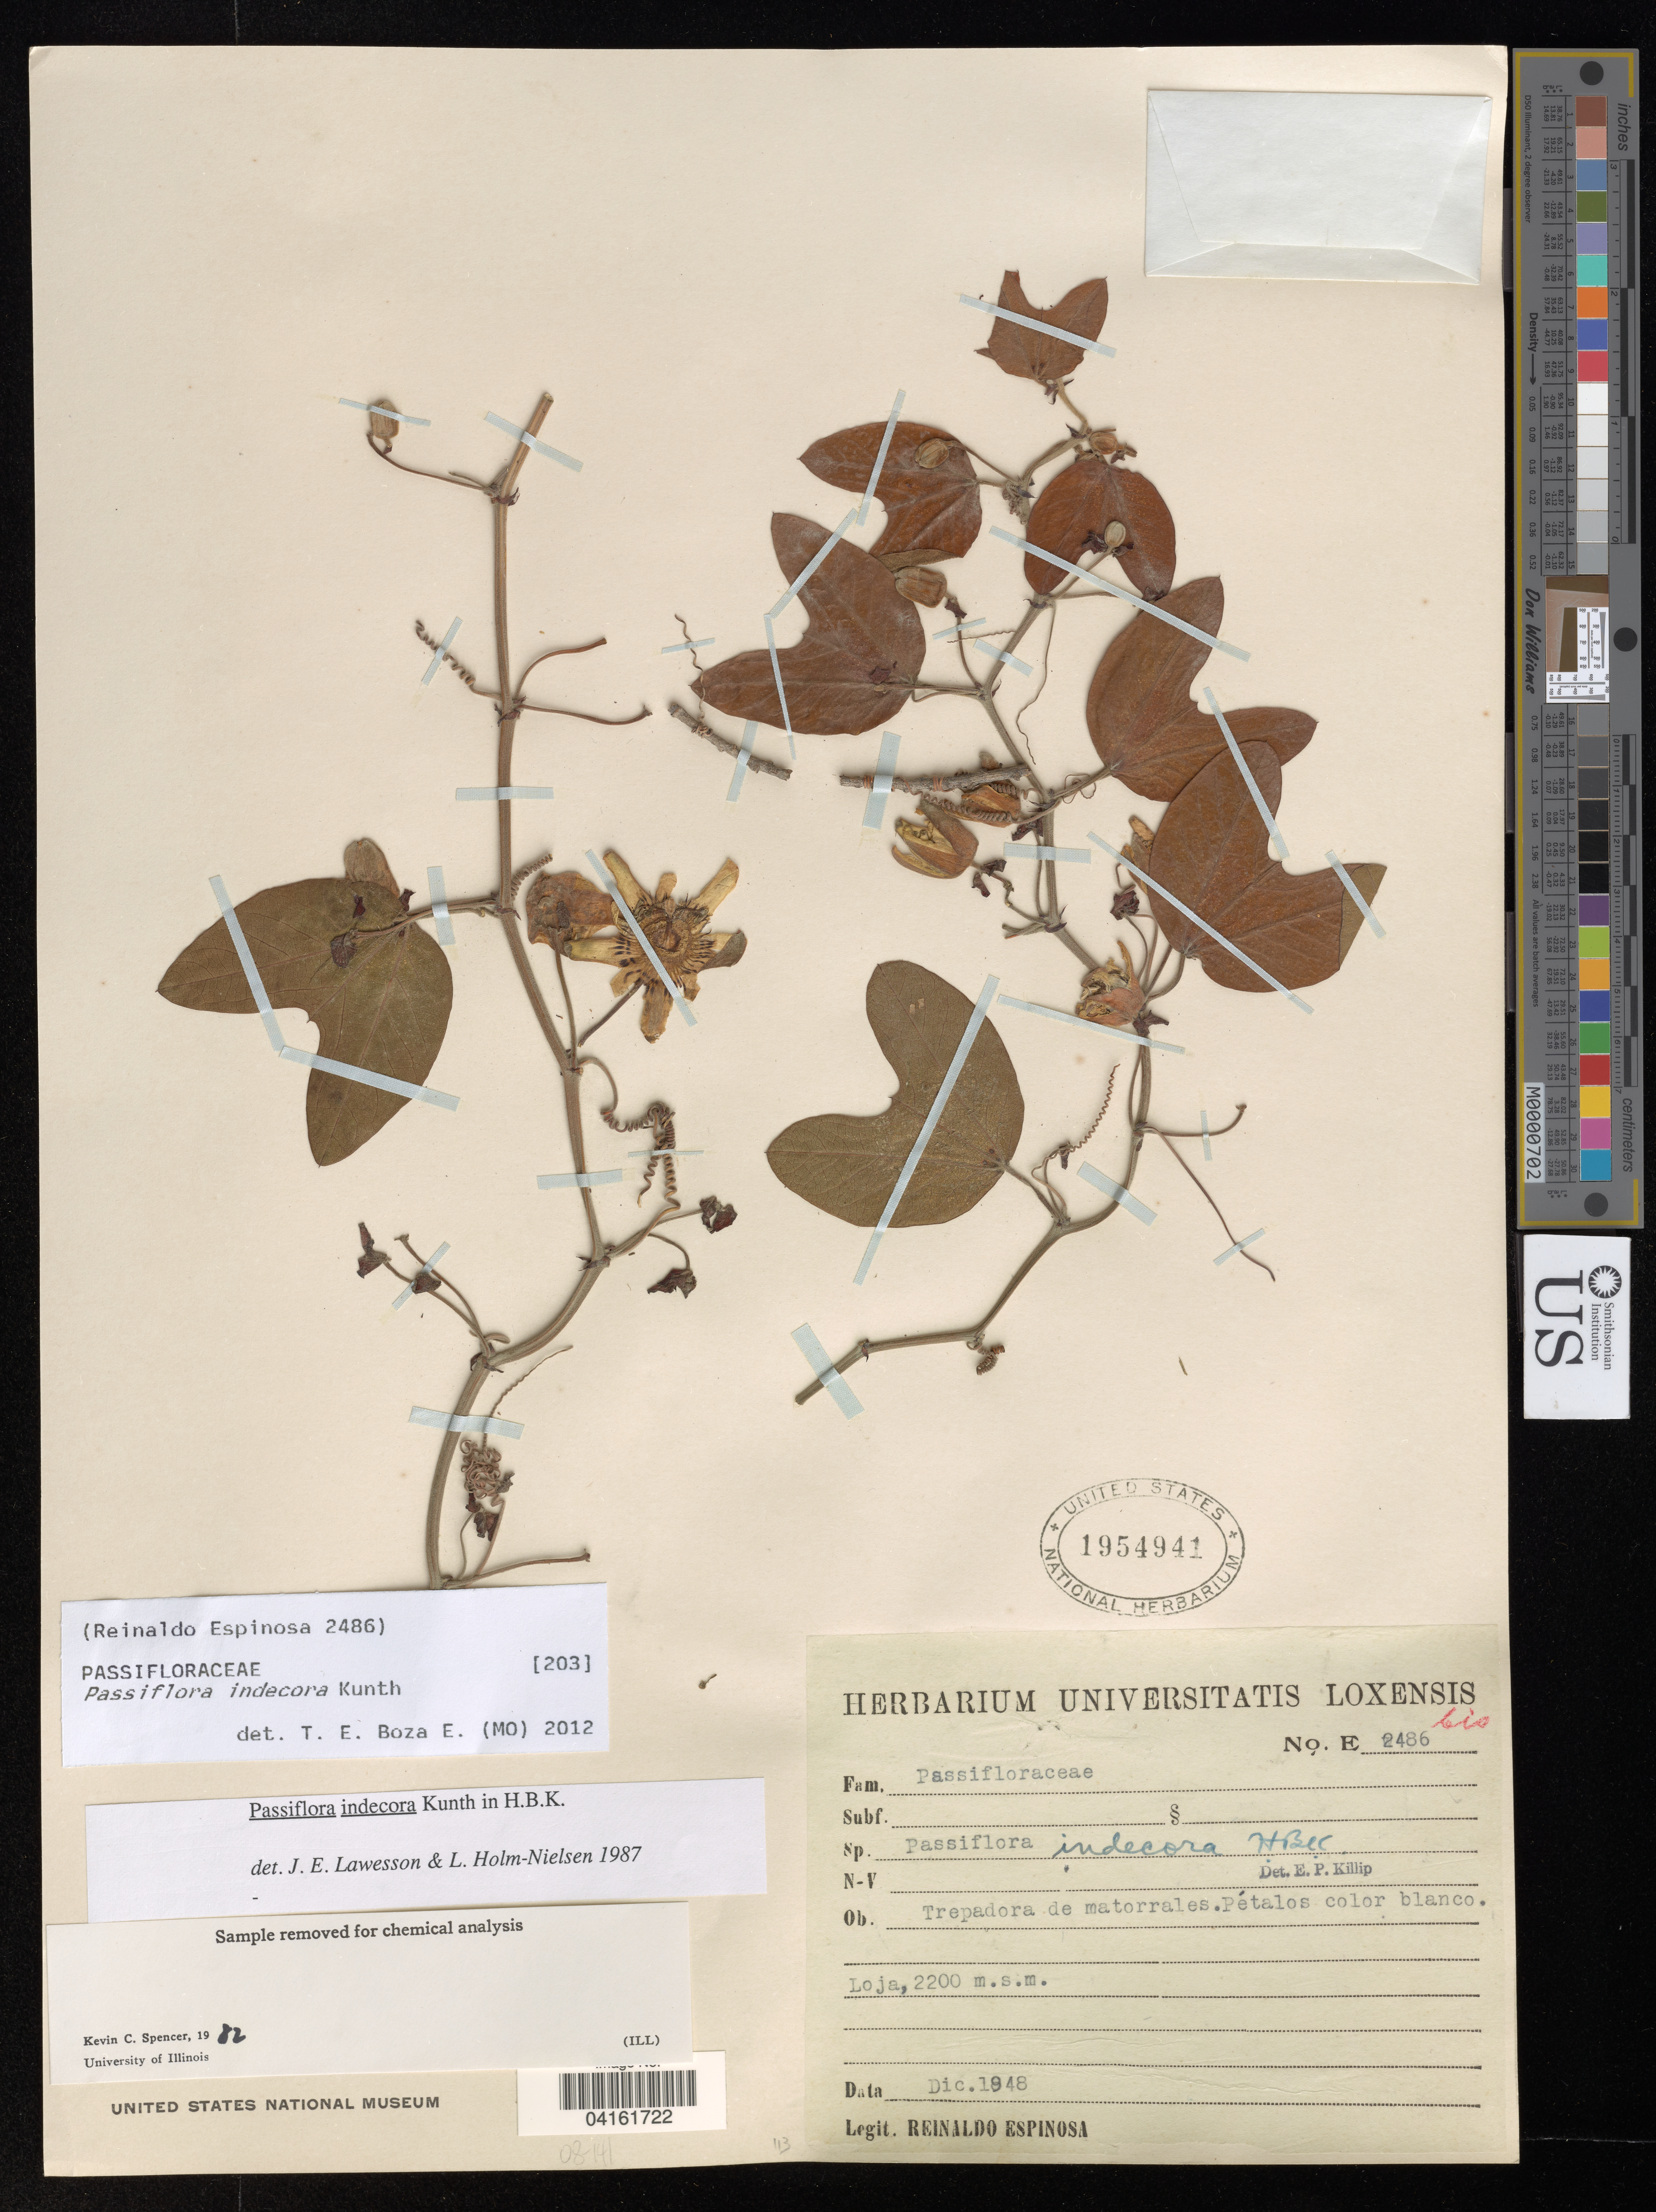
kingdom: Plantae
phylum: Tracheophyta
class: Magnoliopsida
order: Malpighiales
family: Passifloraceae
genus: Passiflora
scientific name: Passiflora indecora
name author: Kunth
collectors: R. Espinosa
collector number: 2486 bis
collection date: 1948-12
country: Ecuador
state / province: Loja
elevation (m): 2200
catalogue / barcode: US 1954941